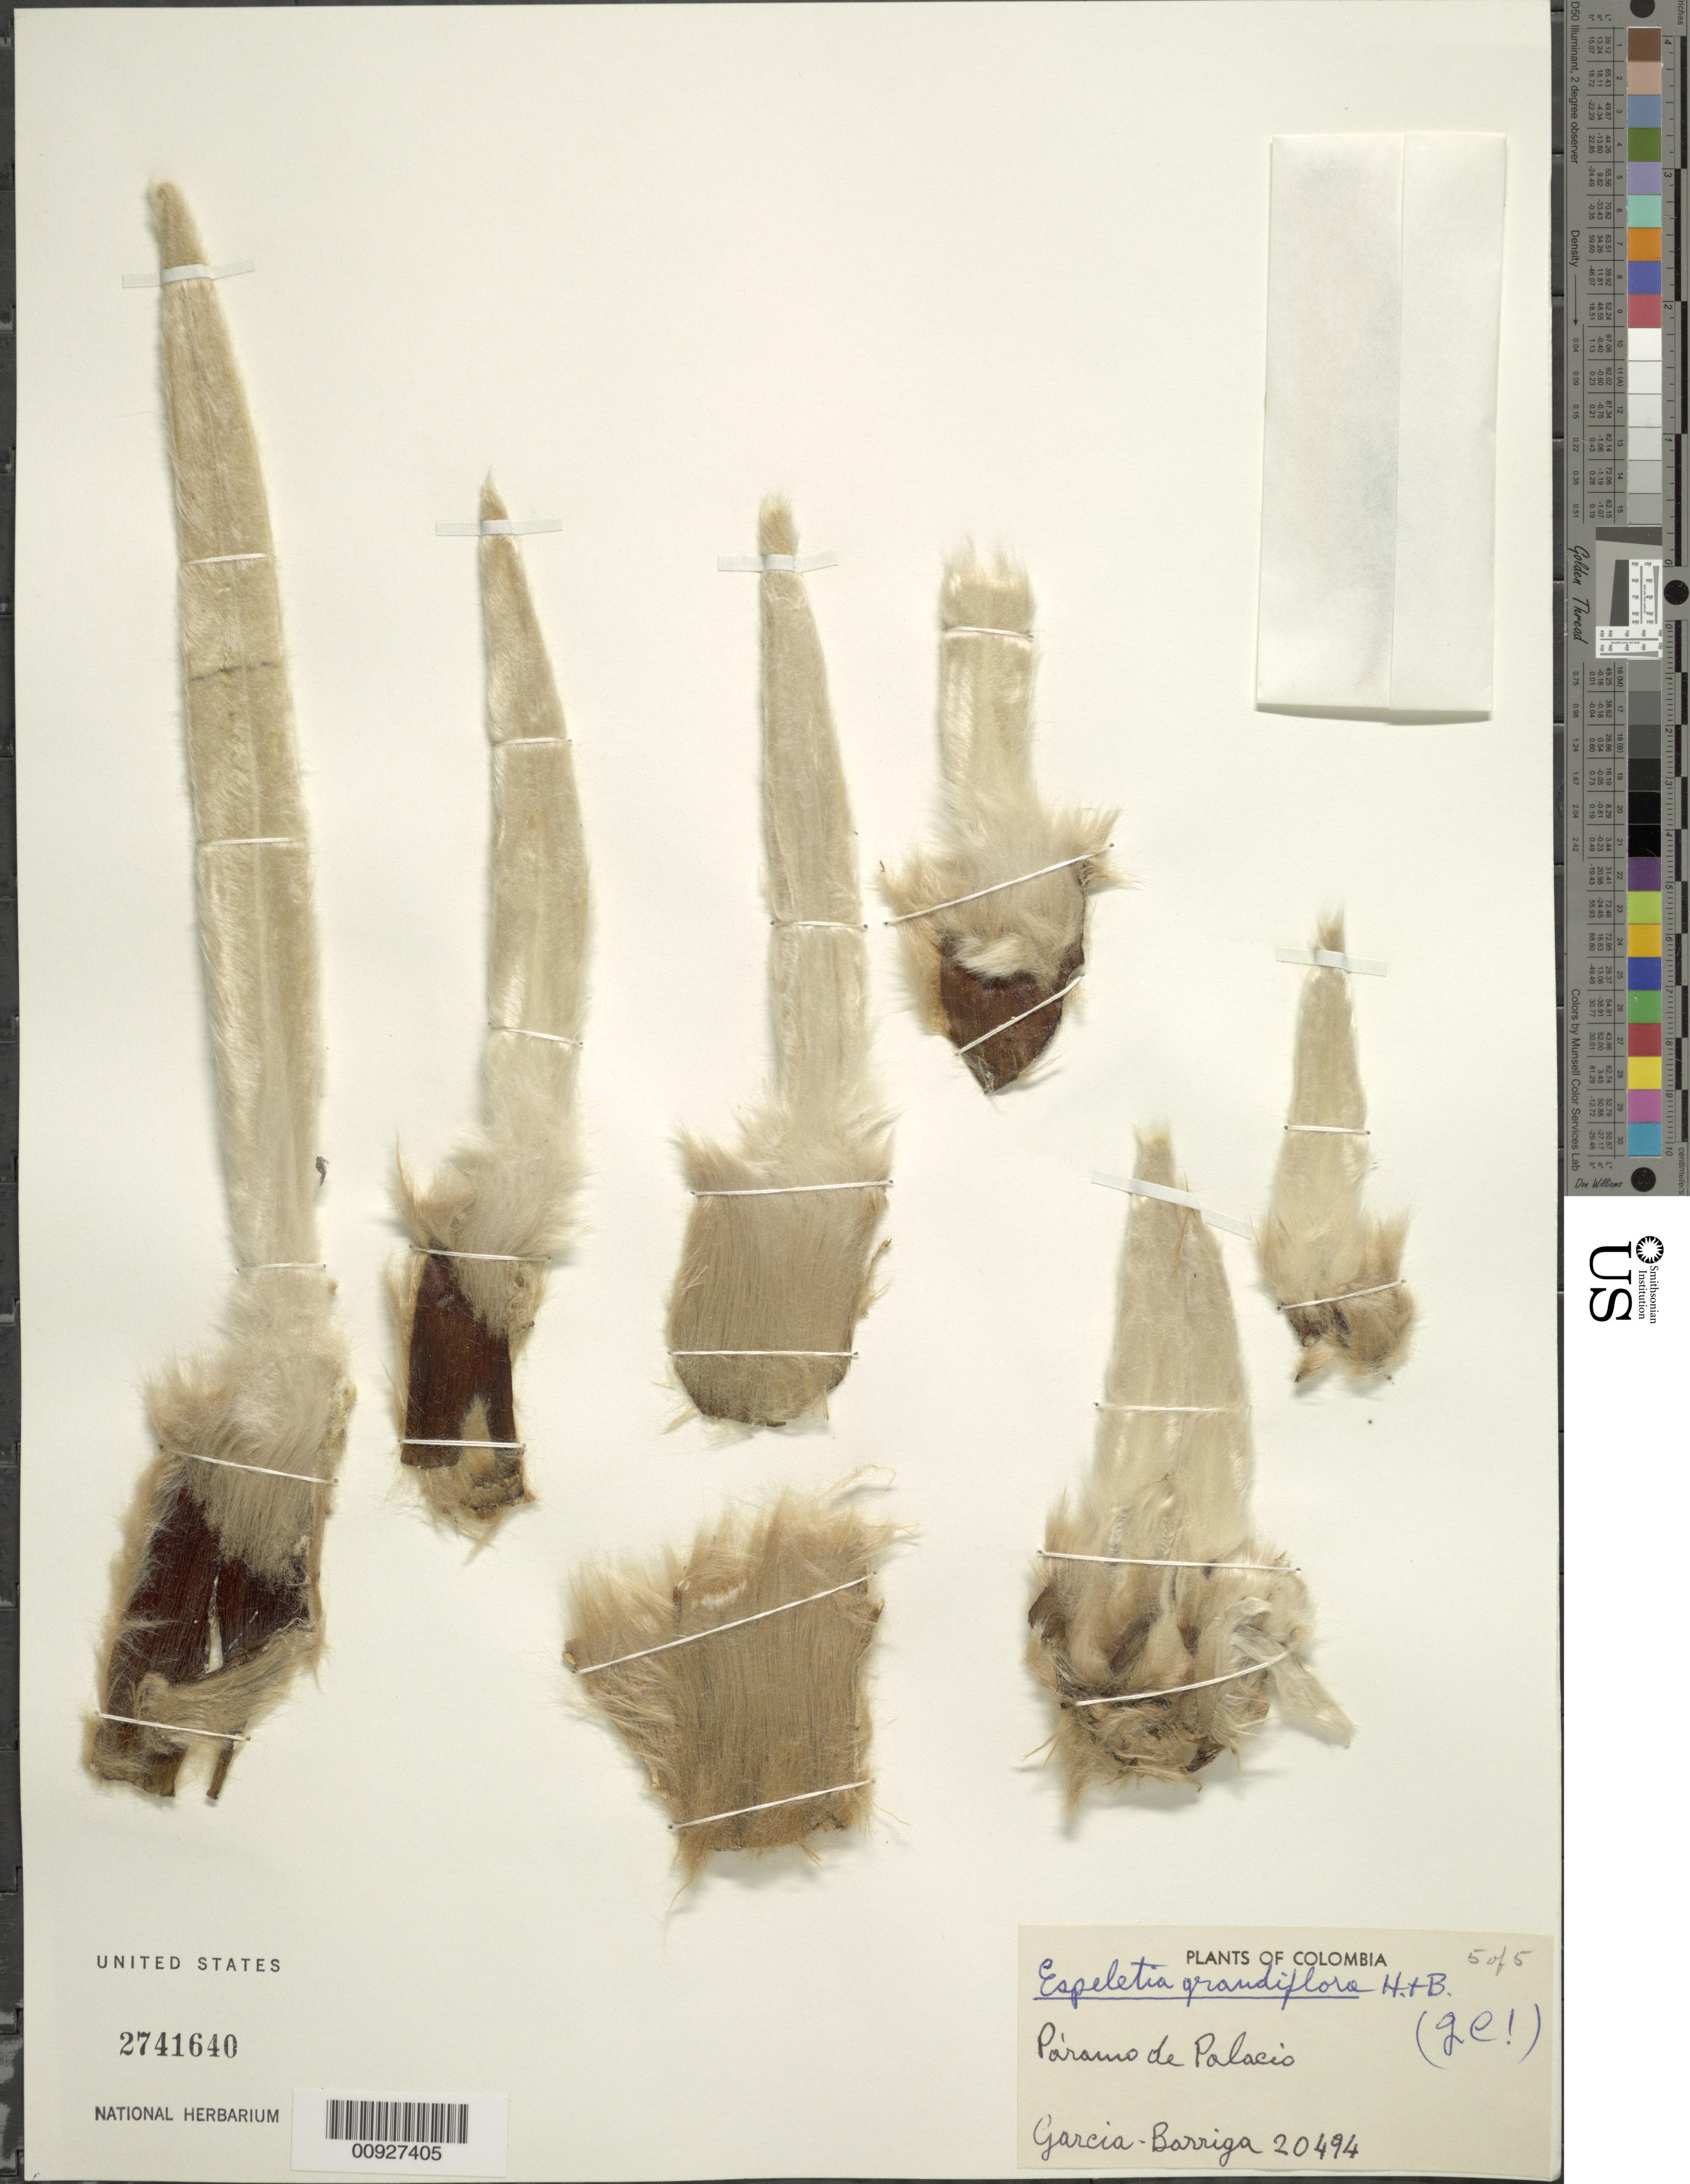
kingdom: Plantae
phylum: Tracheophyta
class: Magnoliopsida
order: Asterales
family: Asteraceae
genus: Espeletia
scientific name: Espeletia grandiflora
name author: Humb. & Bonpl.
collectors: H. García Barriga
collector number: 20495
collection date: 1947-02-22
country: Colombia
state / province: Cundinamarca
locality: Páramo de Palacio. Cordillera Oriental, vertiente Oriental, Páramo de Palacio.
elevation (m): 3200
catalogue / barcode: US 2741640